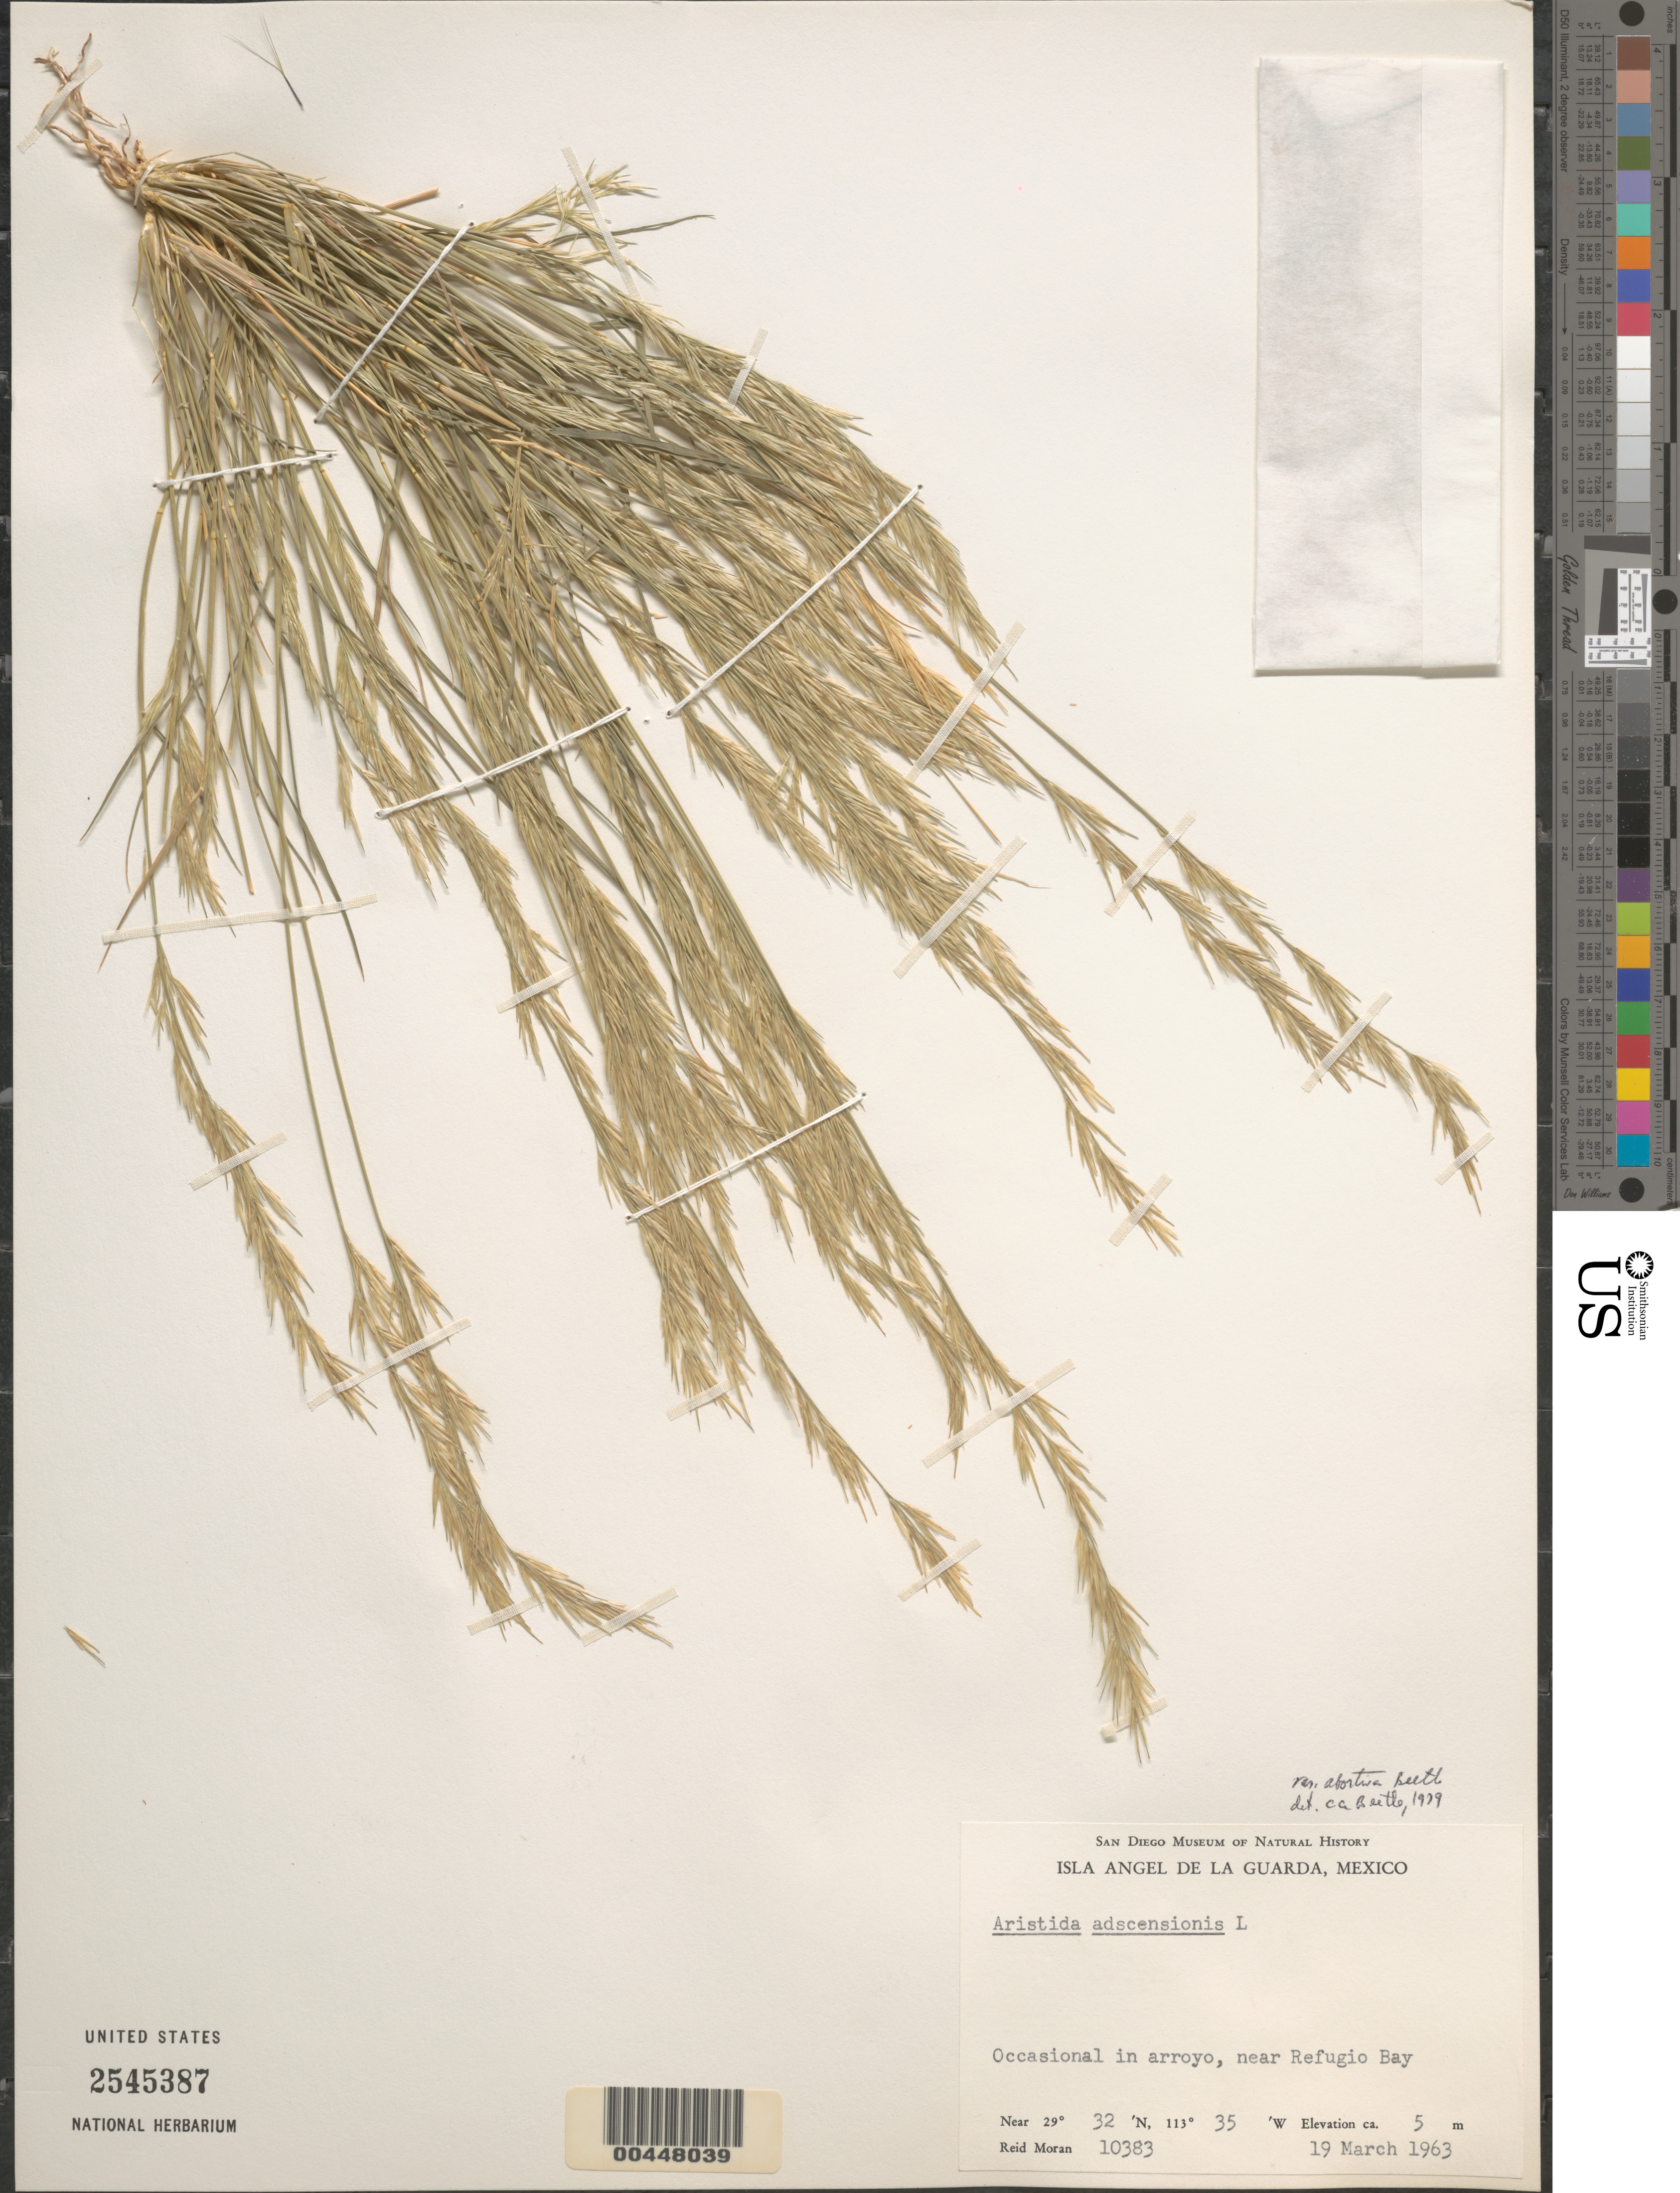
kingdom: Plantae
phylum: Tracheophyta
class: Liliopsida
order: Poales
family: Poaceae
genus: Aristida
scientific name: Aristida adscensionis var. abortiva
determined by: Beetle, O. A.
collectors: R. V. Moran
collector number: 10383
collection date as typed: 19 Mar 1963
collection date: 1963-03-19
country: Mexico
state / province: Baja California Norte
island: Isla Angel de la Guarda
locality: Near Refugio Bay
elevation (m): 5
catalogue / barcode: US 2545387